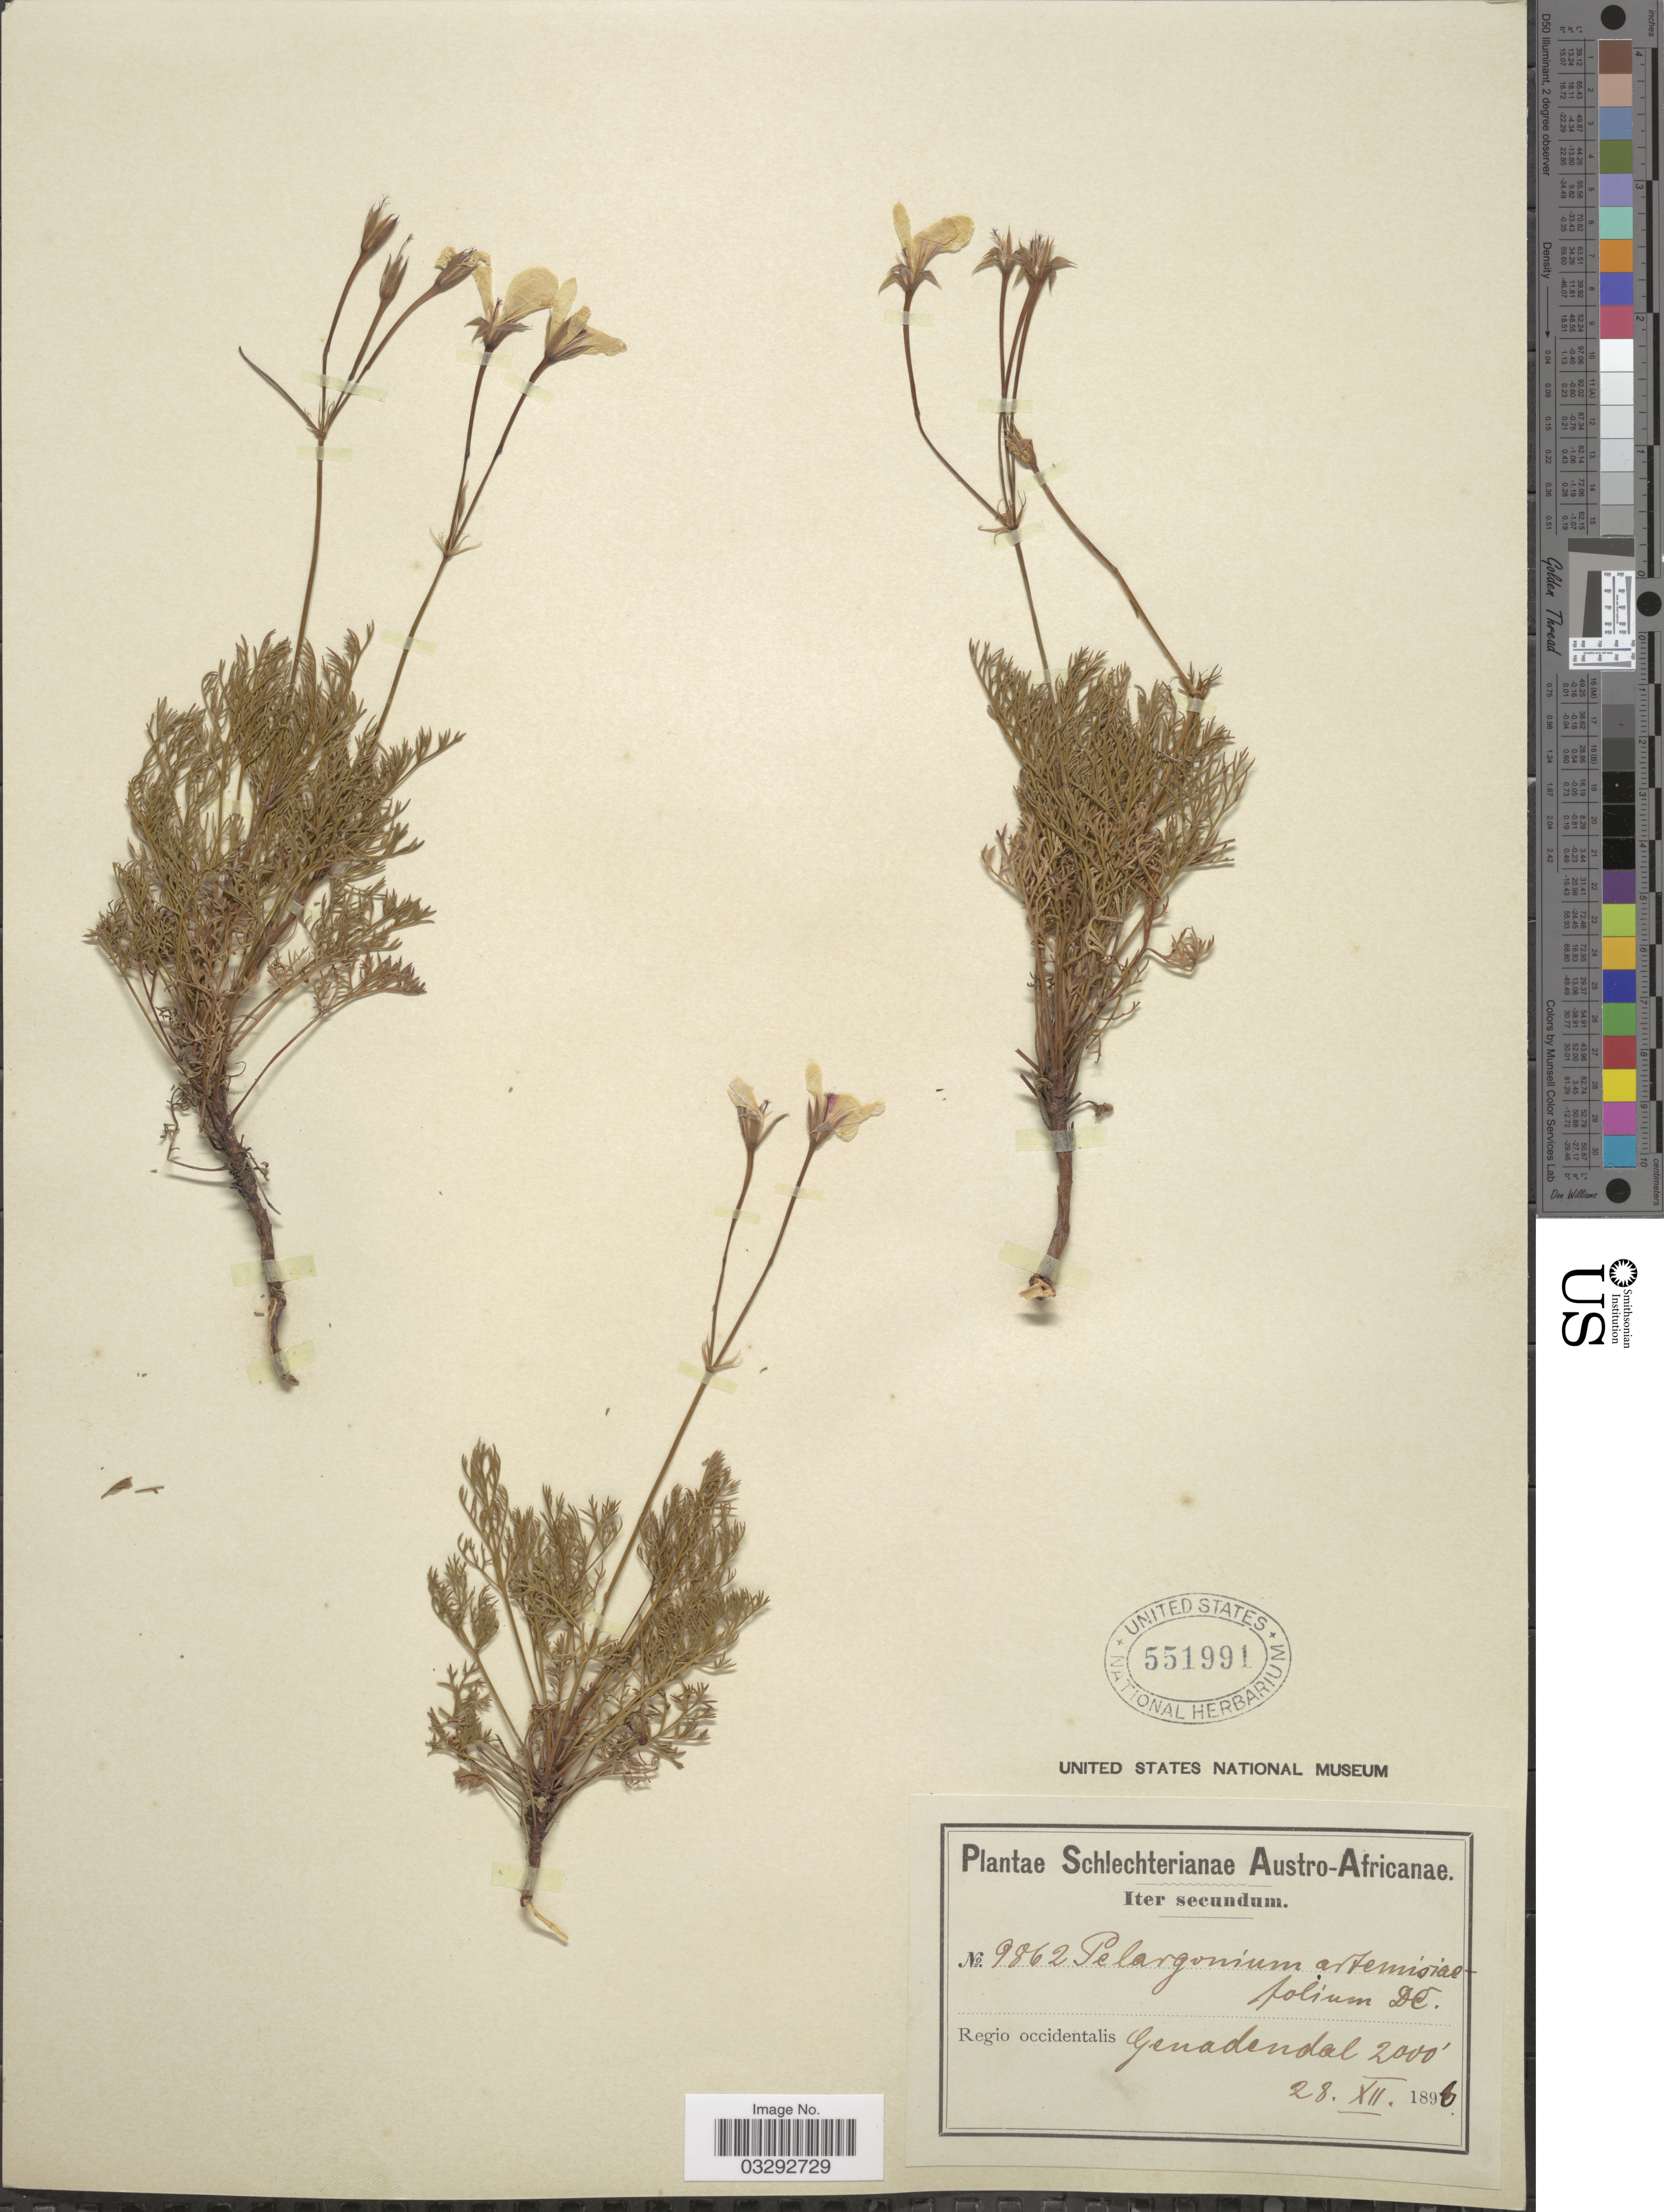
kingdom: Plantae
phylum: Tracheophyta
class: Magnoliopsida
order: Geraniales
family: Geraniaceae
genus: Pelargonium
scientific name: Pelargonium artemisiifolium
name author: DC.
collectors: Schlechter, --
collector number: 9862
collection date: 1896-12-28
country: South Africa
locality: Austro-Africanae. Regio occidentalis, Genadendal.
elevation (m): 610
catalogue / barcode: US 551991